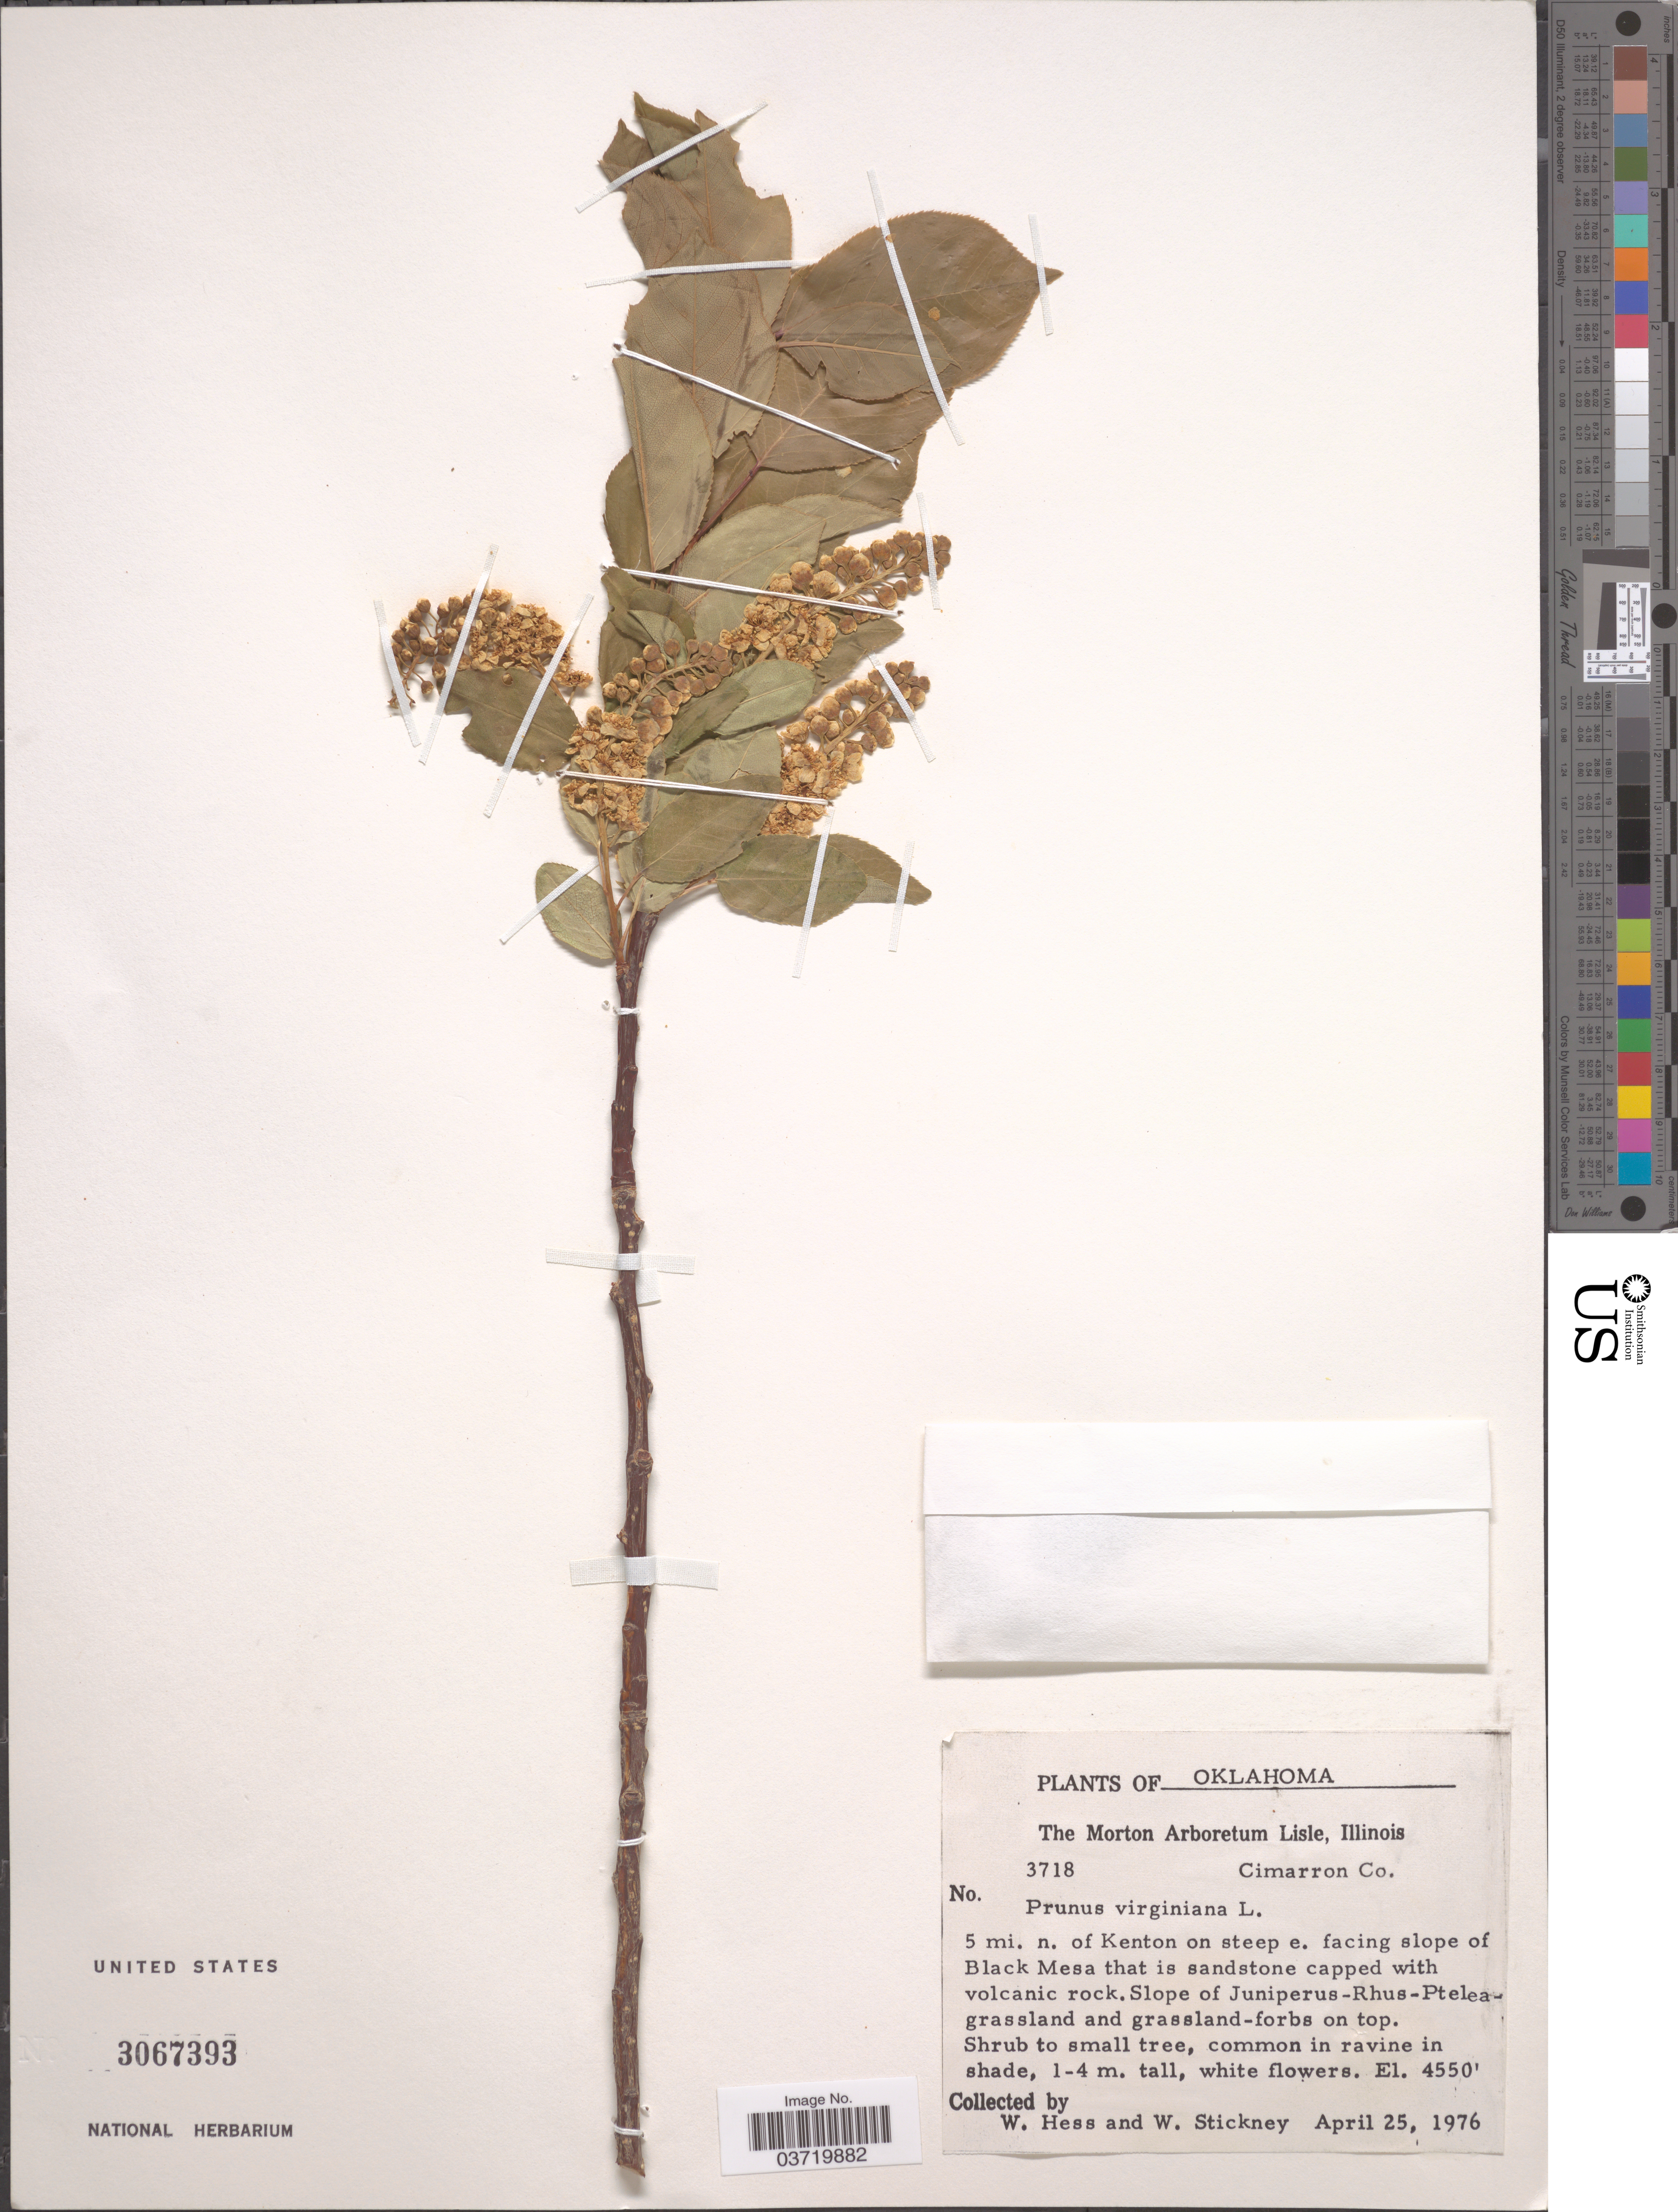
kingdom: Plantae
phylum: Tracheophyta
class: Magnoliopsida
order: Rosales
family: Rosaceae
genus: Prunus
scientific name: Prunus virginiana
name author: L.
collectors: W. Hess & W. Stickney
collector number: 3718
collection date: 1976-04-25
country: United States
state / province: Oklahoma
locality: Cimarron Co. 5 mi. n. of Kenton on steep e. facing slope of Black Mesa.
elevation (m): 1387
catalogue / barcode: US 3067393